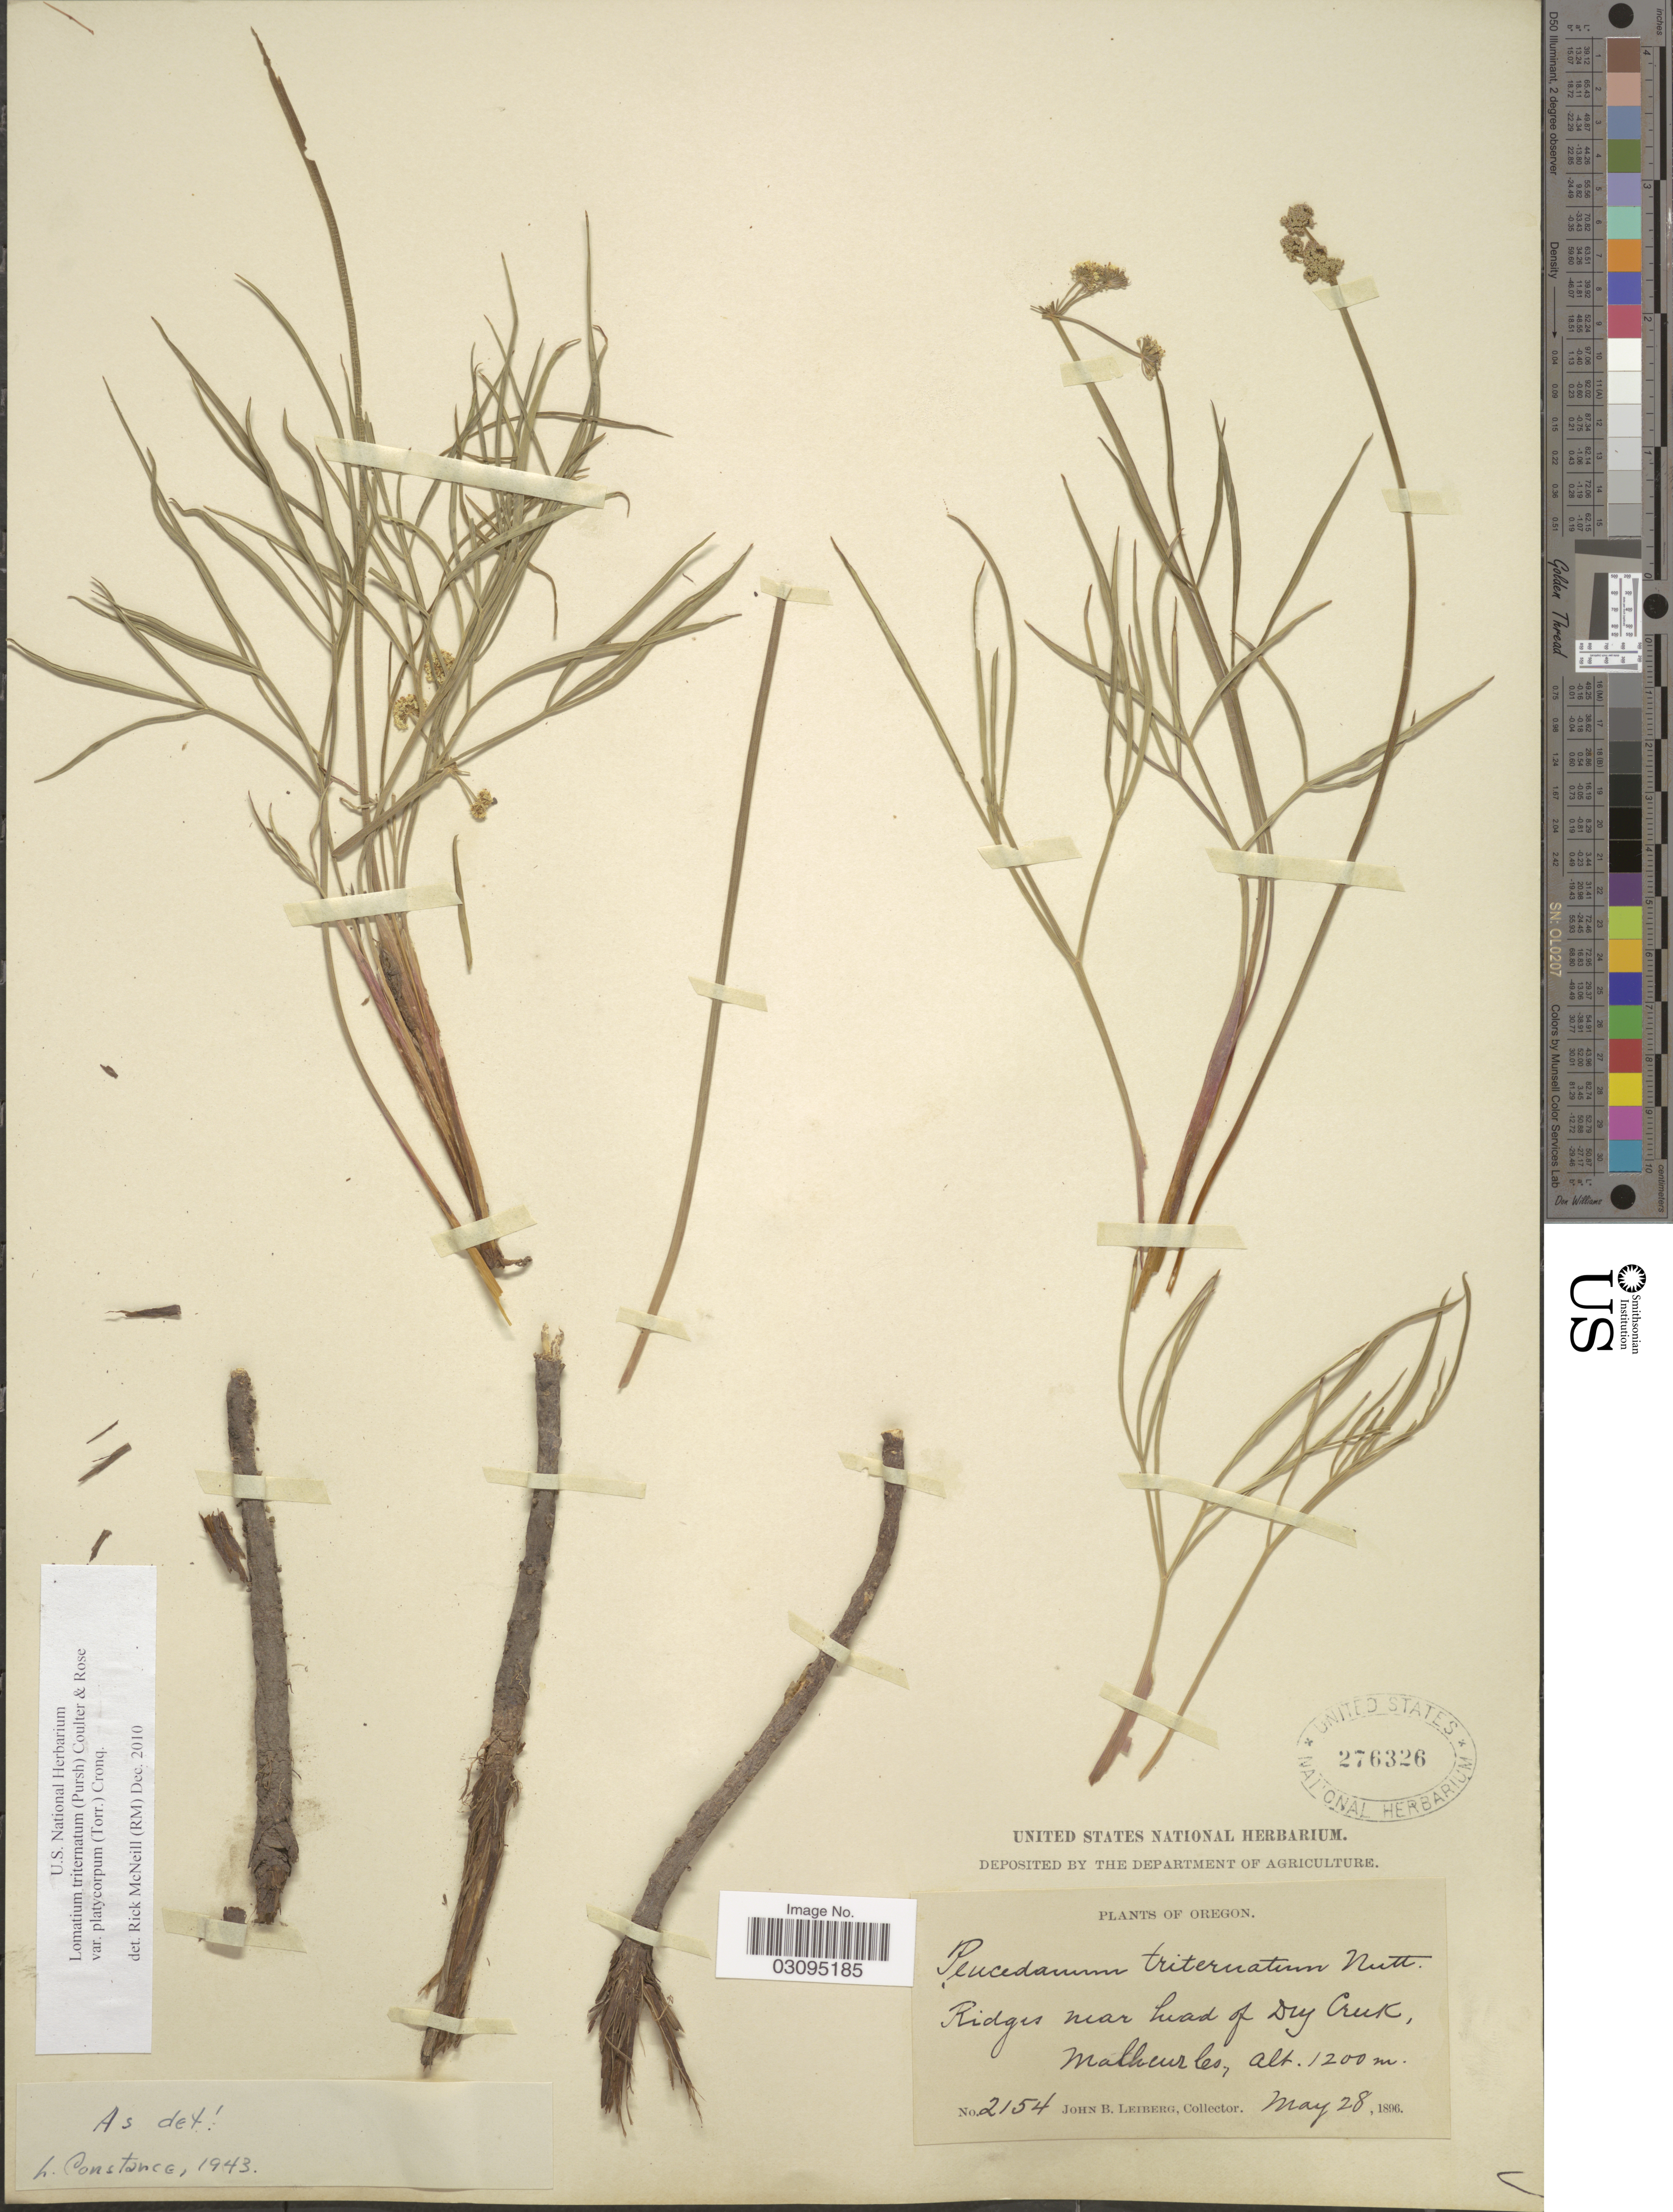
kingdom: Plantae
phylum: Tracheophyta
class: Magnoliopsida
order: Apiales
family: Apiaceae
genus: Lomatium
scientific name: Lomatium triternatum var. platycarpum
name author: (Torr.) B. Boivin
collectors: J. B. Leiberg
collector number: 2154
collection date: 1896-05-28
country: United States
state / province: Oregon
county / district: Malheur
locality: Ridges near head of Dry Creek, Malheur Co.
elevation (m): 1200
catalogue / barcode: US 276326